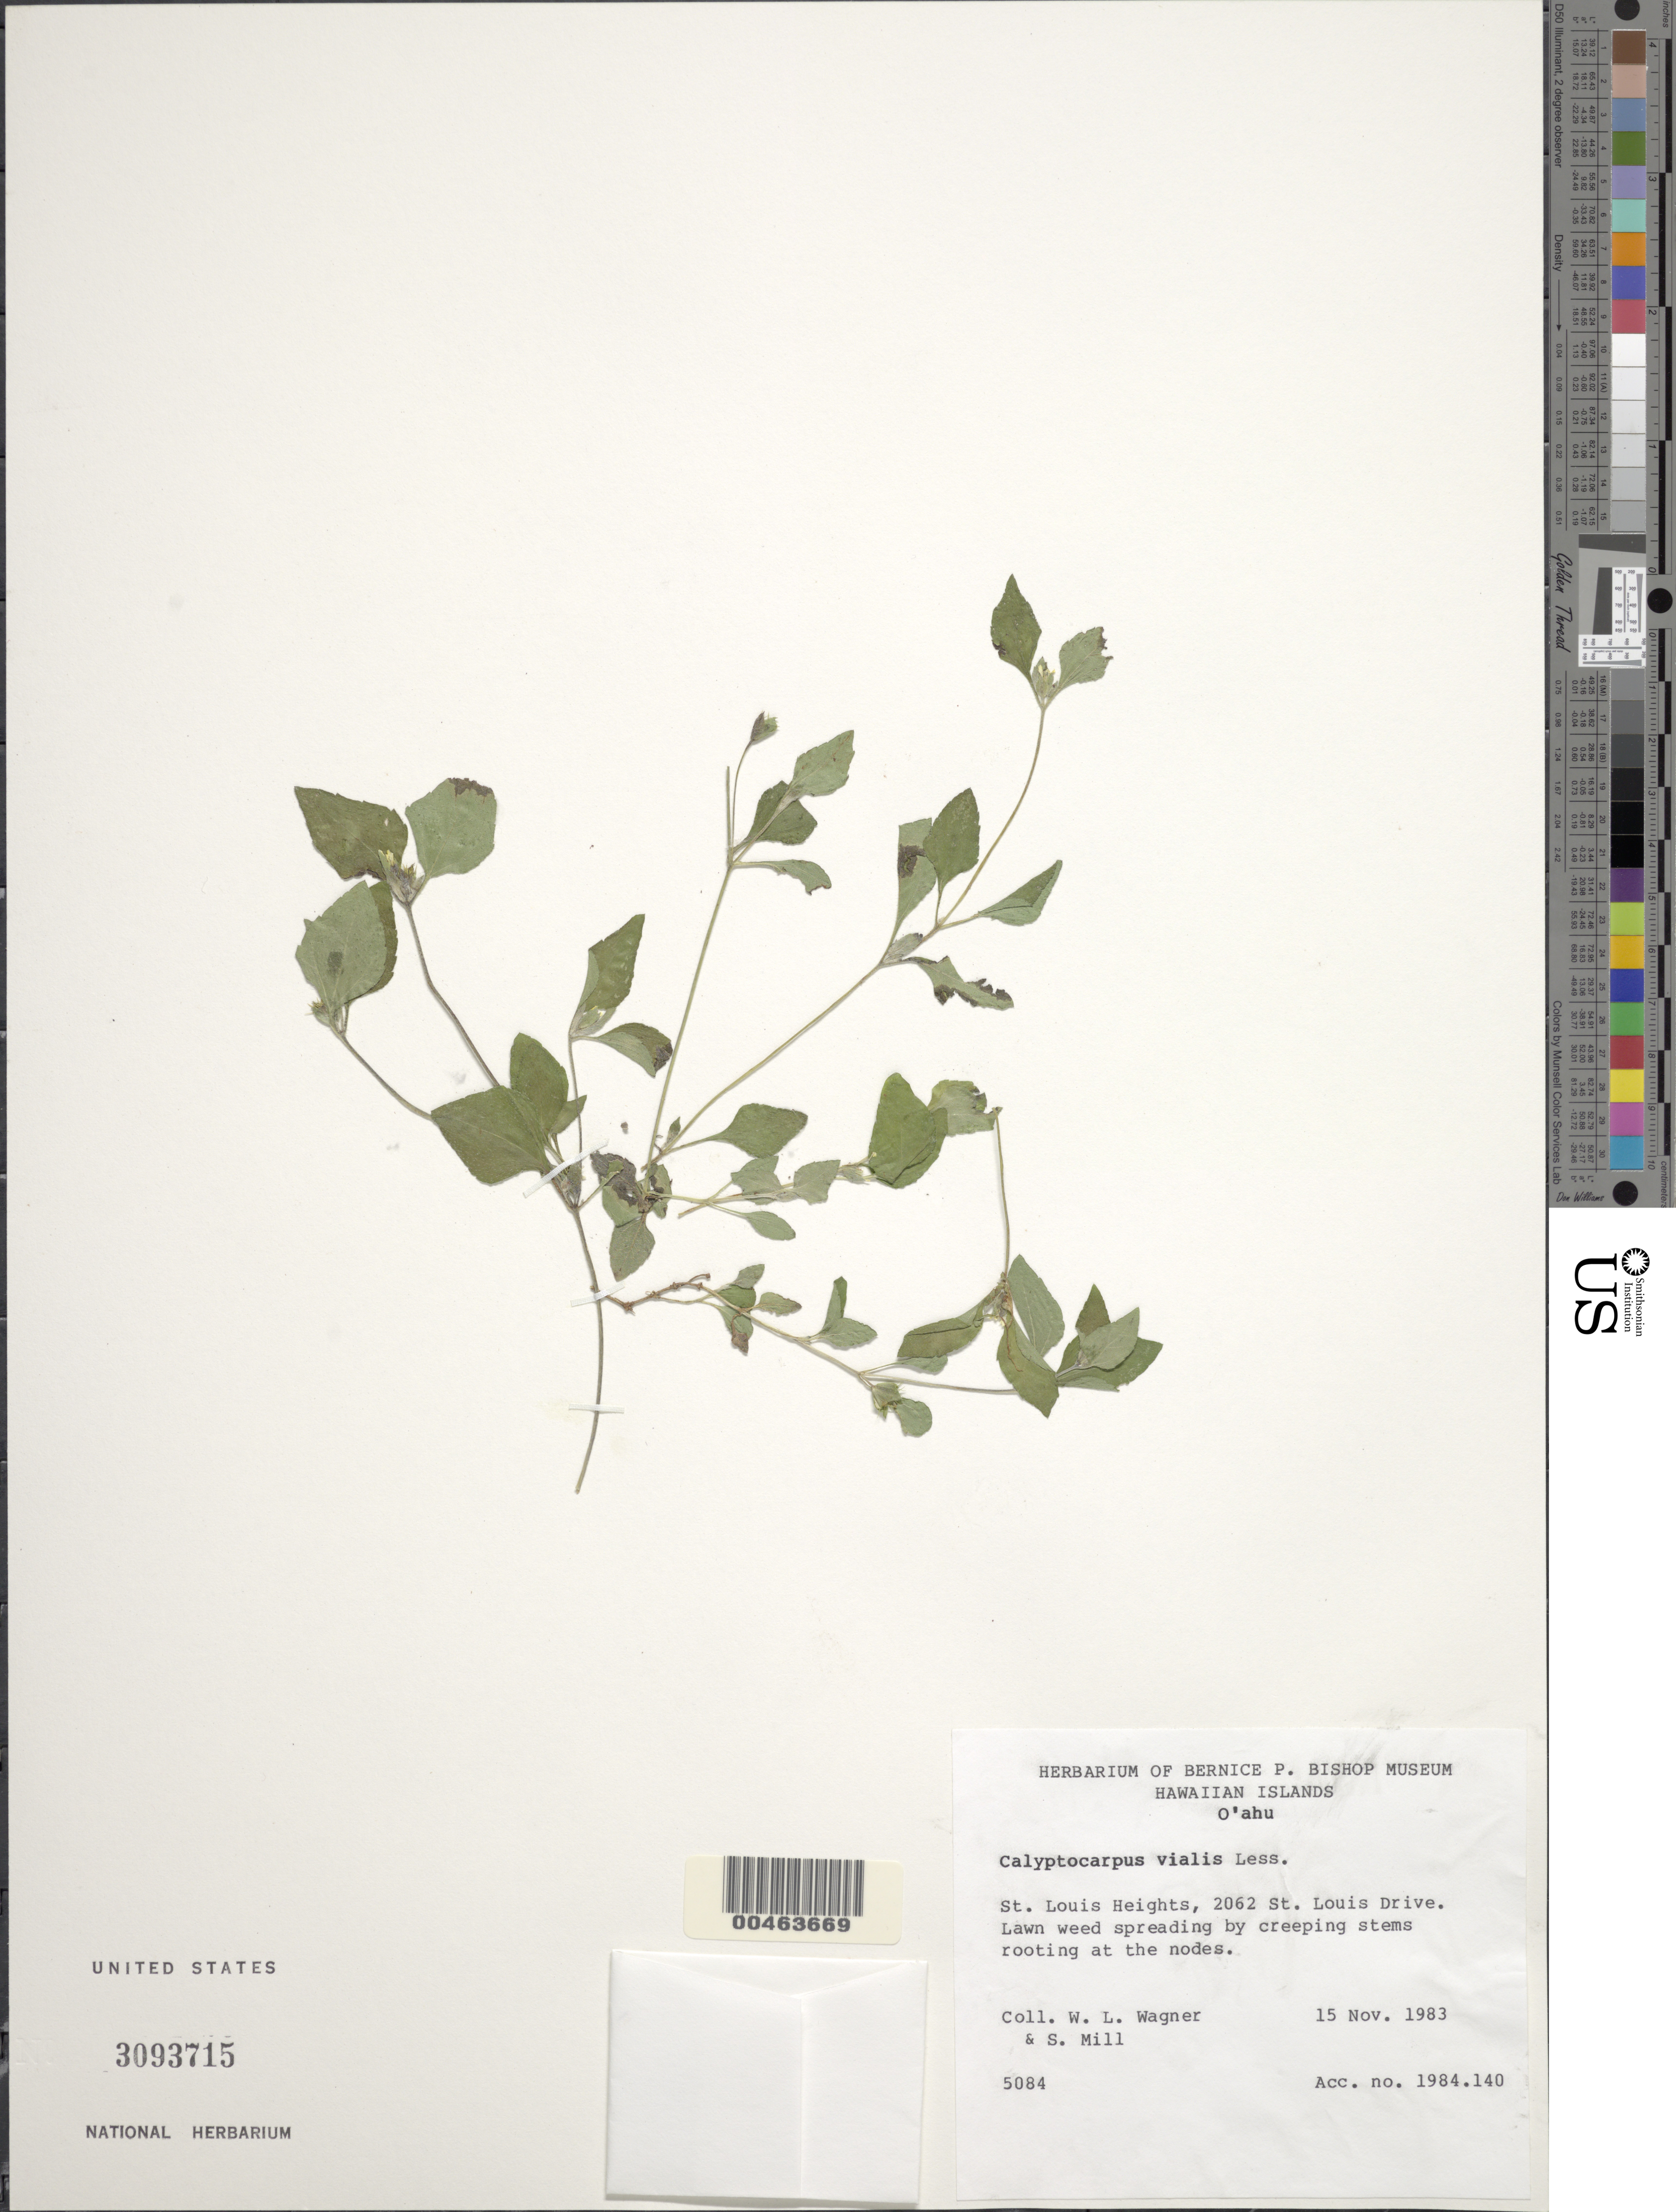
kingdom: Plantae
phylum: Tracheophyta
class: Magnoliopsida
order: Asterales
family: Asteraceae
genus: Calyptocarpus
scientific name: Calyptocarpus vialis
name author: Less.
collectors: W. L. Wagner & S. W. Miller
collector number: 5084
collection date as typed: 15 Nov 1983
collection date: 1983-11-15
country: United States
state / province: Hawaii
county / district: Honolulu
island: Oahu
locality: St. Louis Heights, 2062 St. Louis Drive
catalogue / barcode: US 3093715